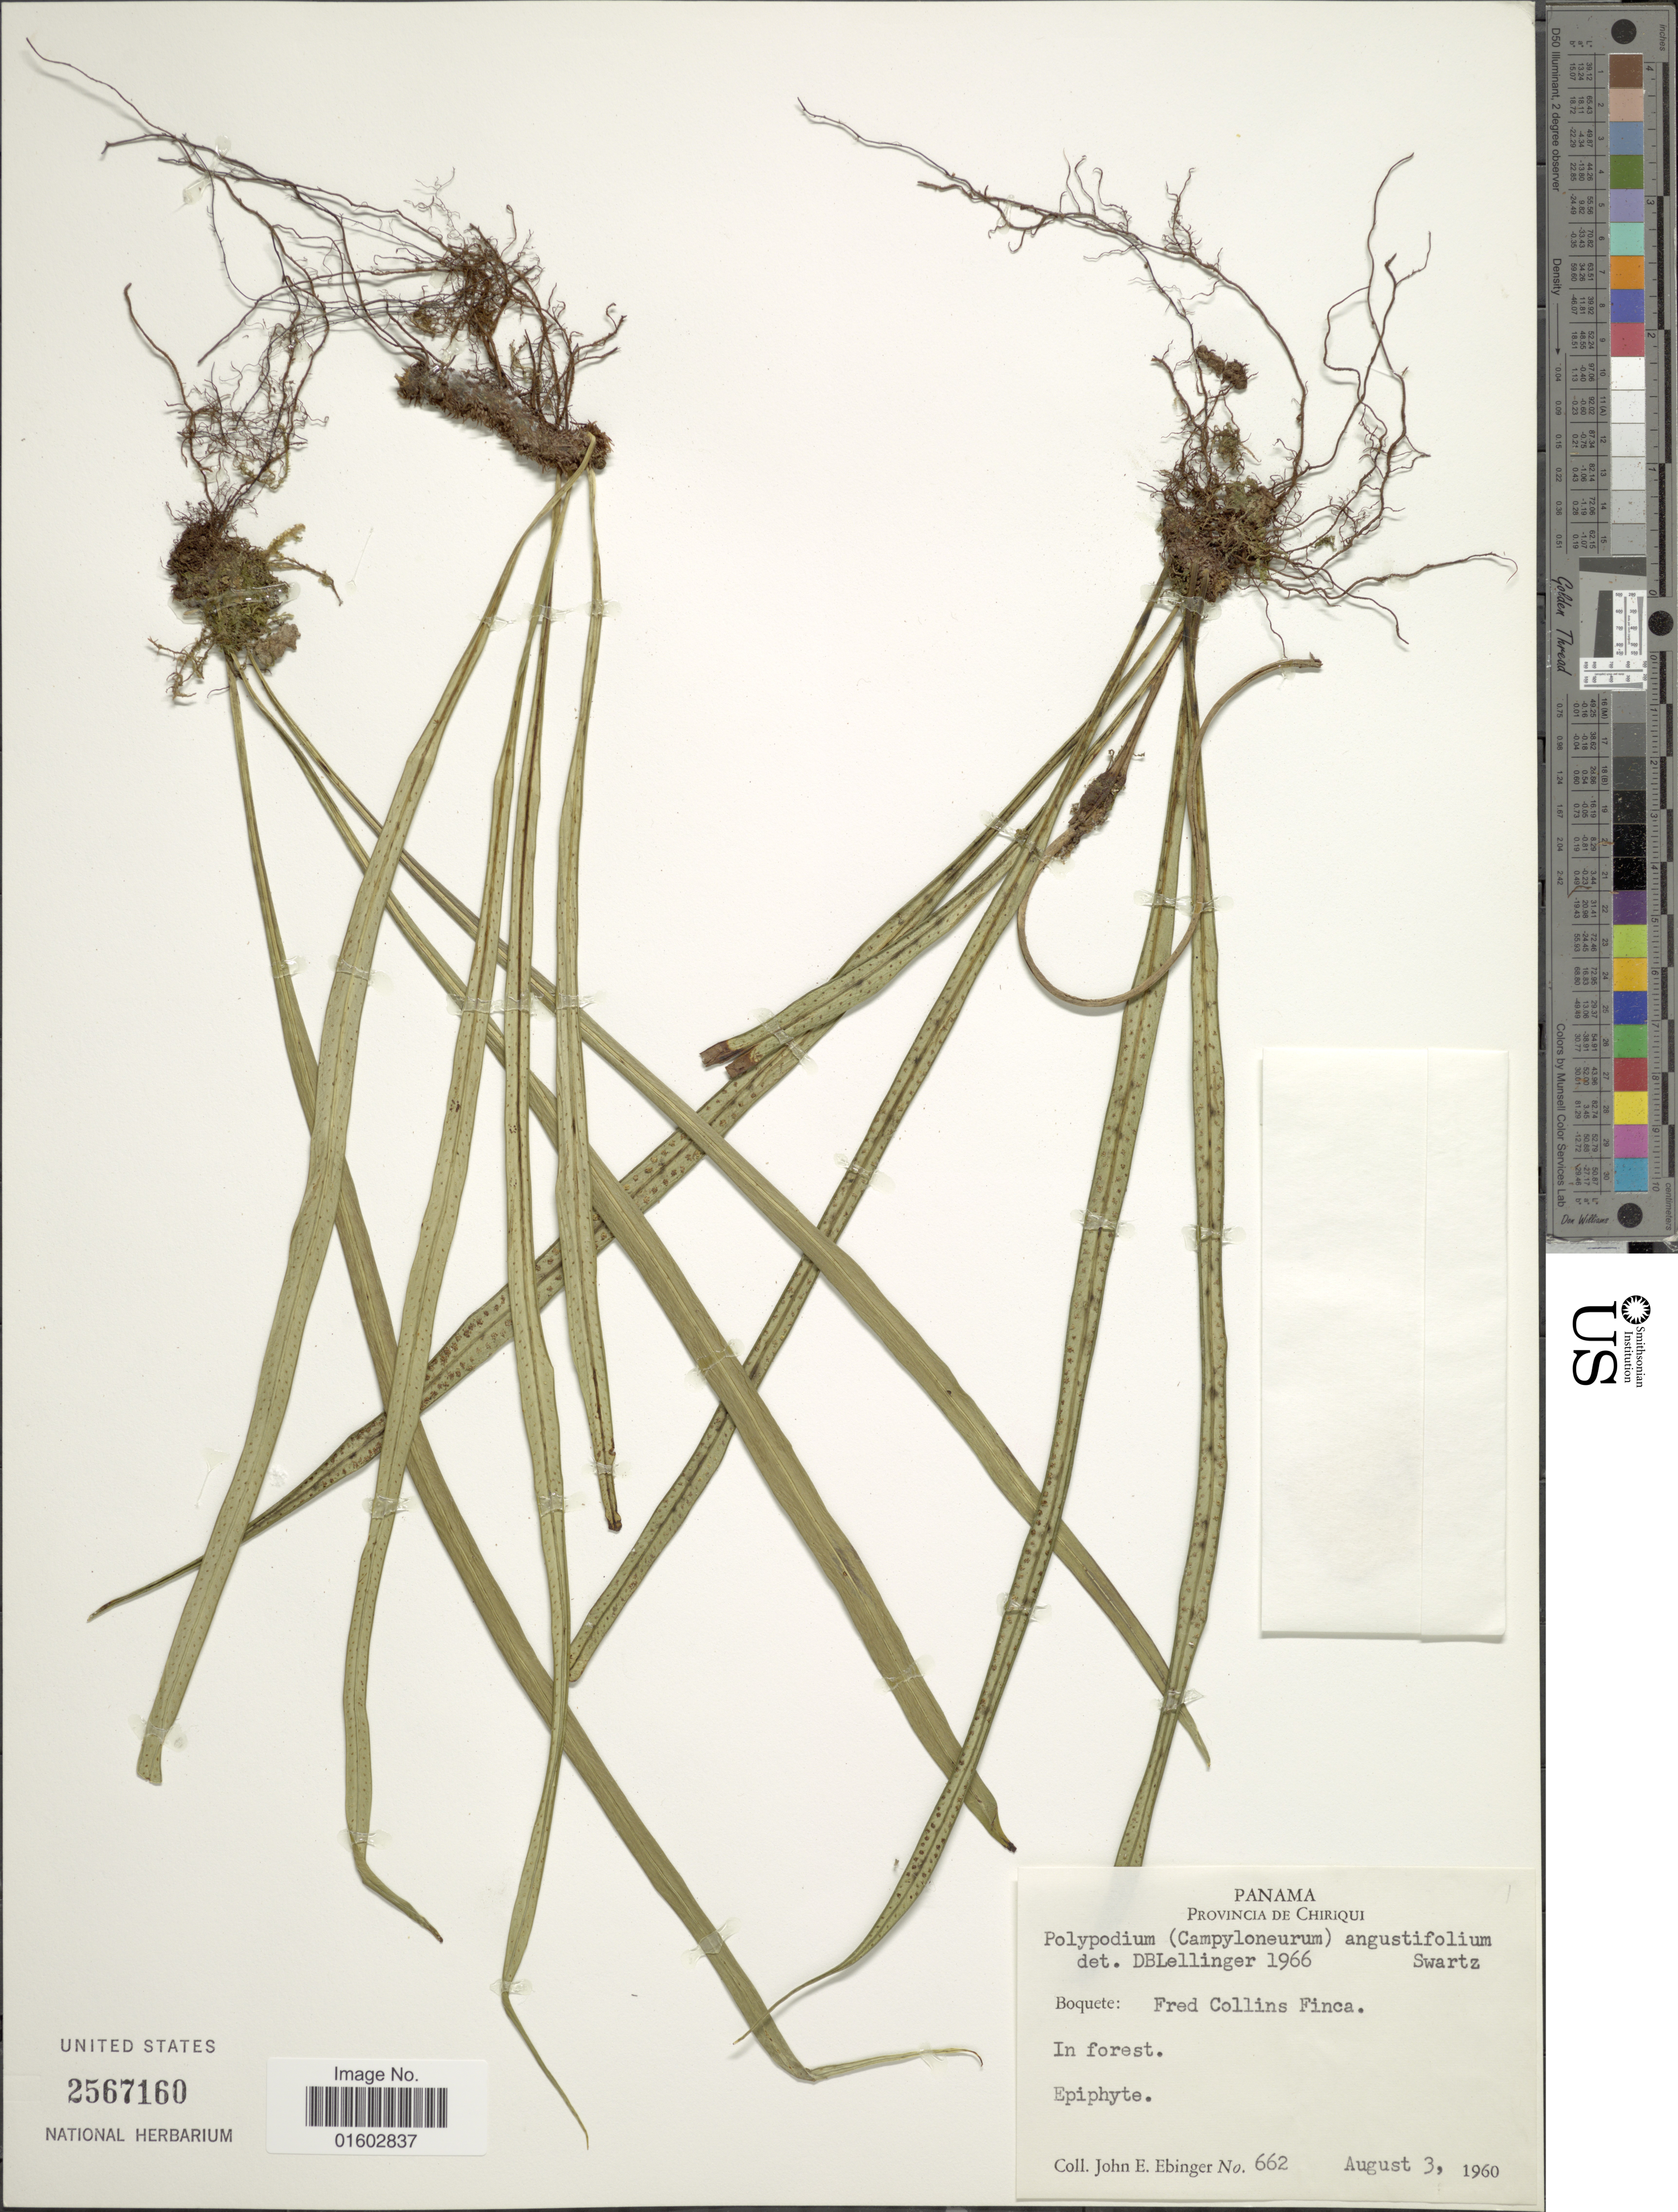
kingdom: Plantae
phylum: Tracheophyta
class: Polypodiopsida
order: Polypodiales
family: Polypodiaceae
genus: Campyloneurum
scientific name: Campyloneurum angustifolium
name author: (Sw.) Fée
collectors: J. Ebinger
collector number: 662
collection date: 1960-08-03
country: Panama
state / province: Chiriqui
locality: Boquete: Fred Collins Finca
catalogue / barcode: US 2567160